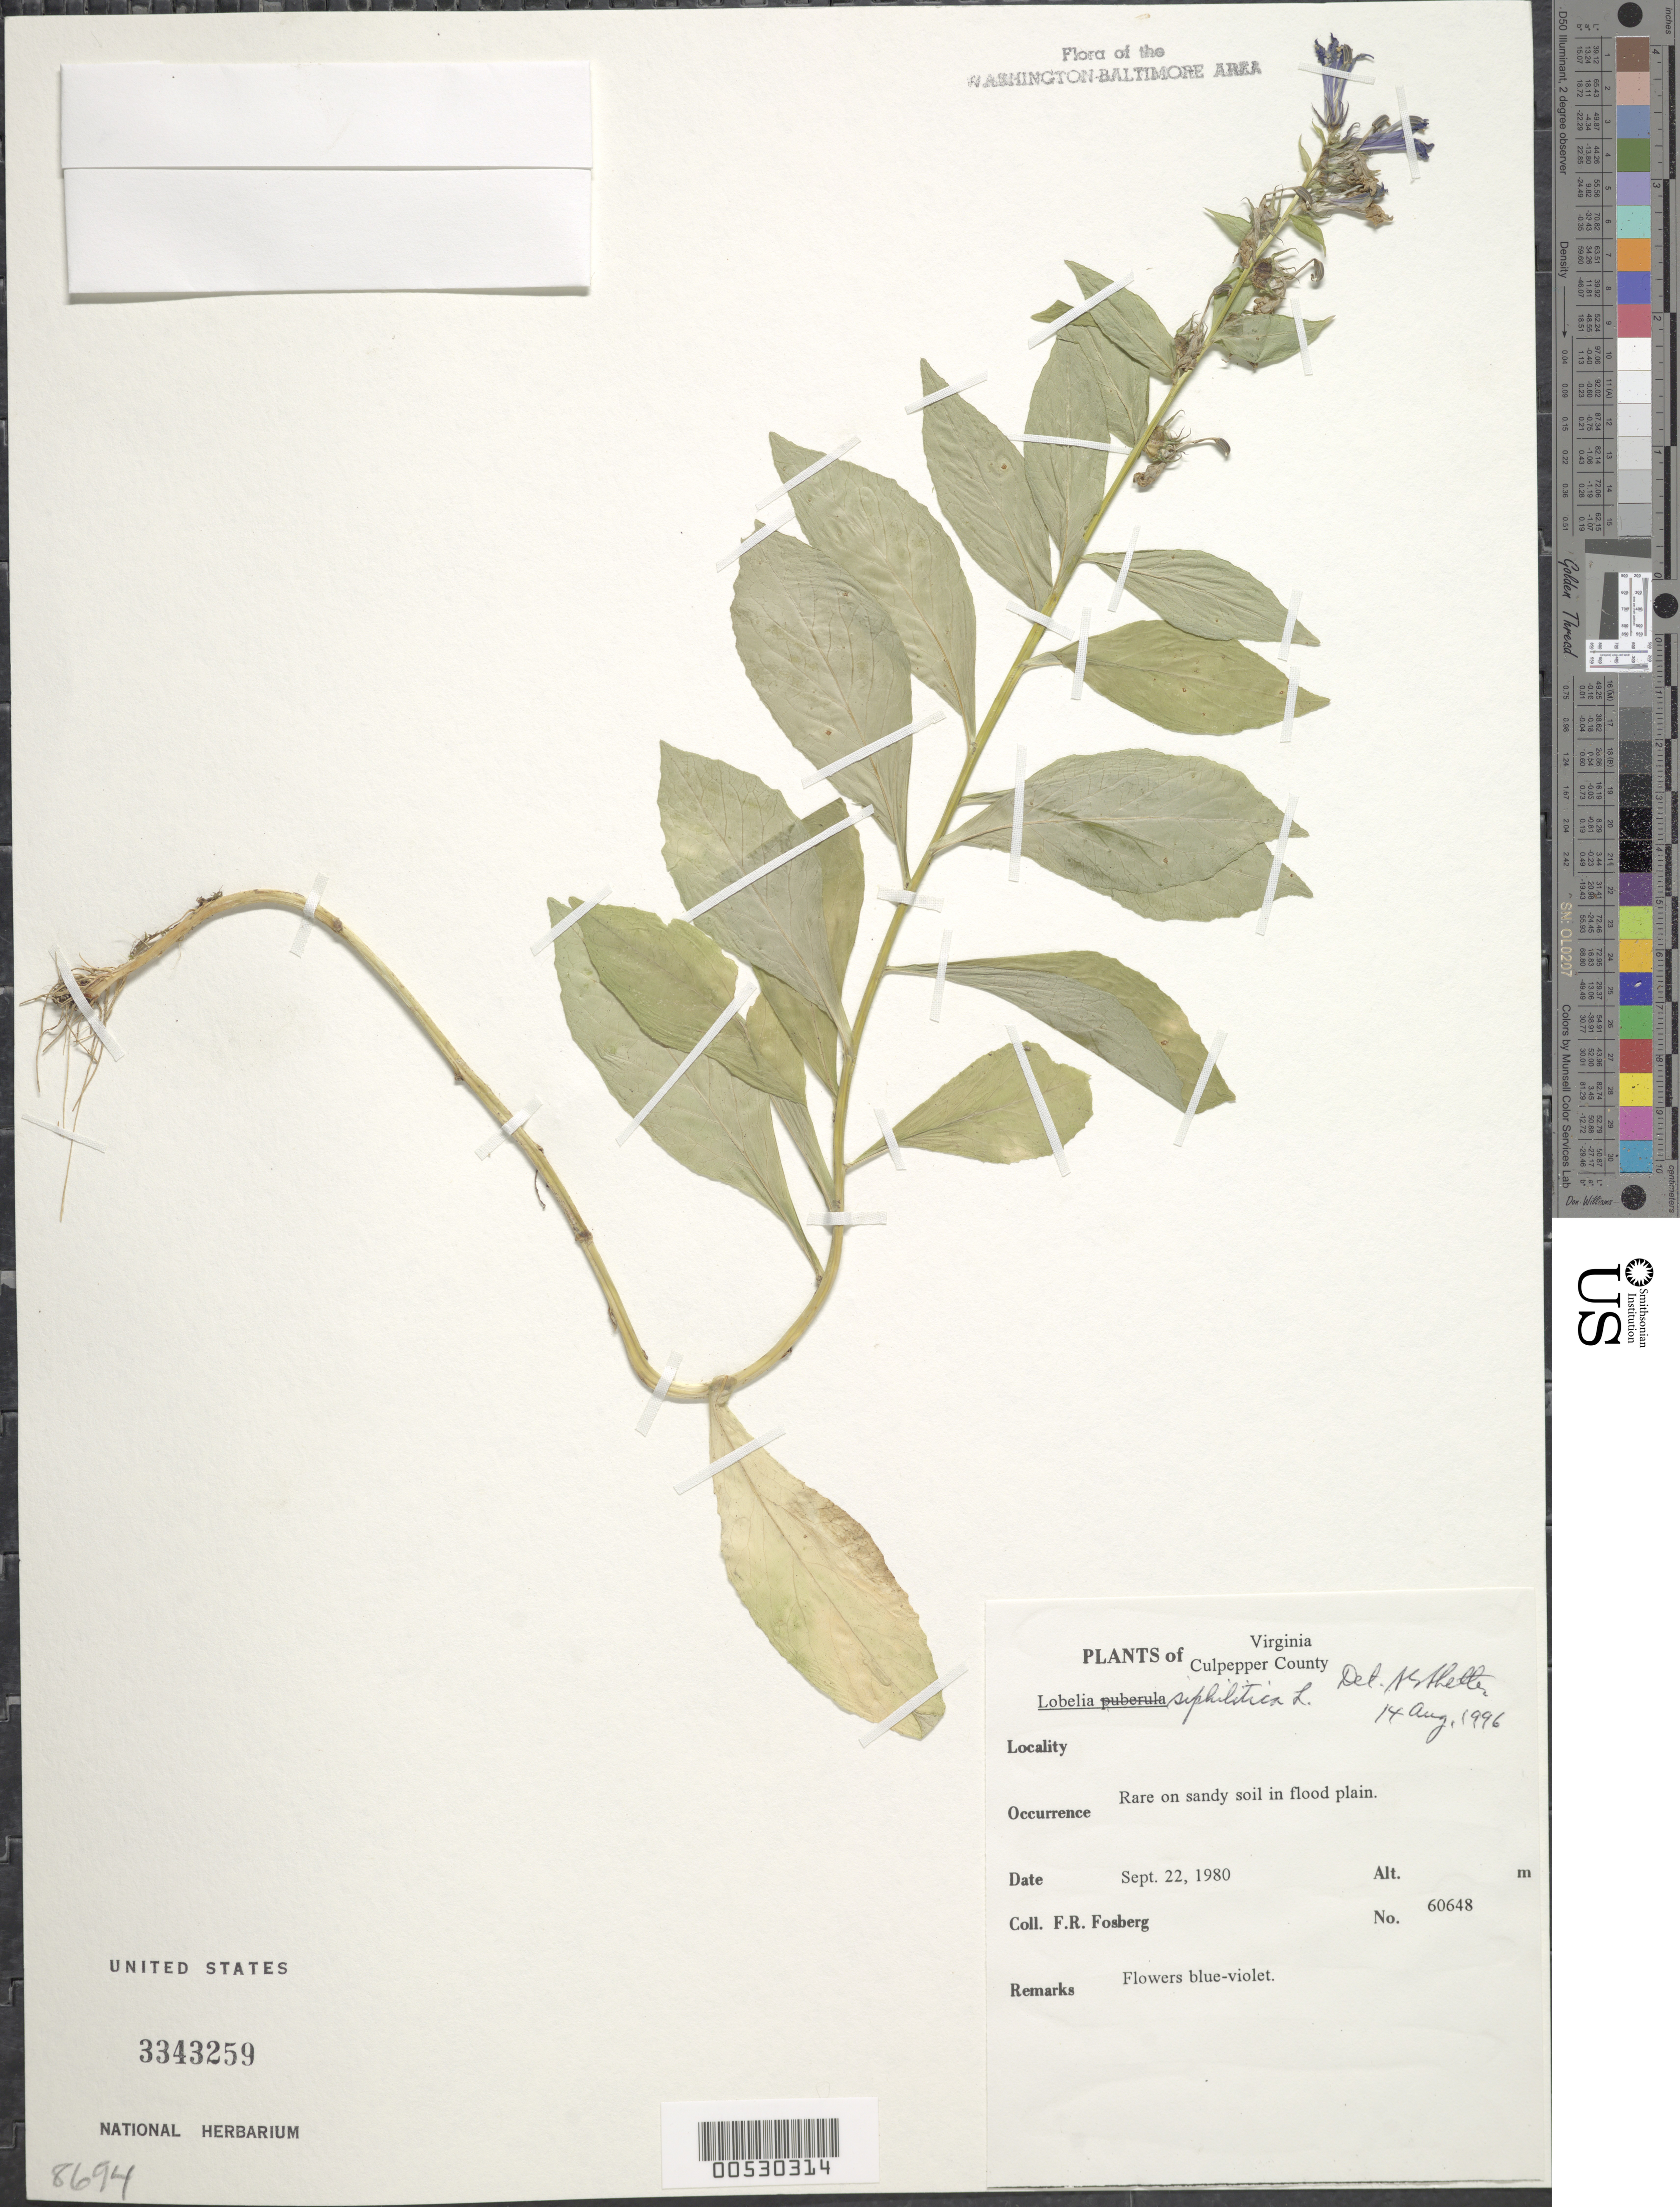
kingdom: Plantae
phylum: Tracheophyta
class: Magnoliopsida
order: Asterales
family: Campanulaceae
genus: Lobelia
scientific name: Lobelia siphilitica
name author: L.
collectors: F. R. Fosberg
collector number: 60648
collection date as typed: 22 Sep 1980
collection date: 1980-09-22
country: United States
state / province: Virginia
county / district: Culpeper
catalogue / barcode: US 3343259